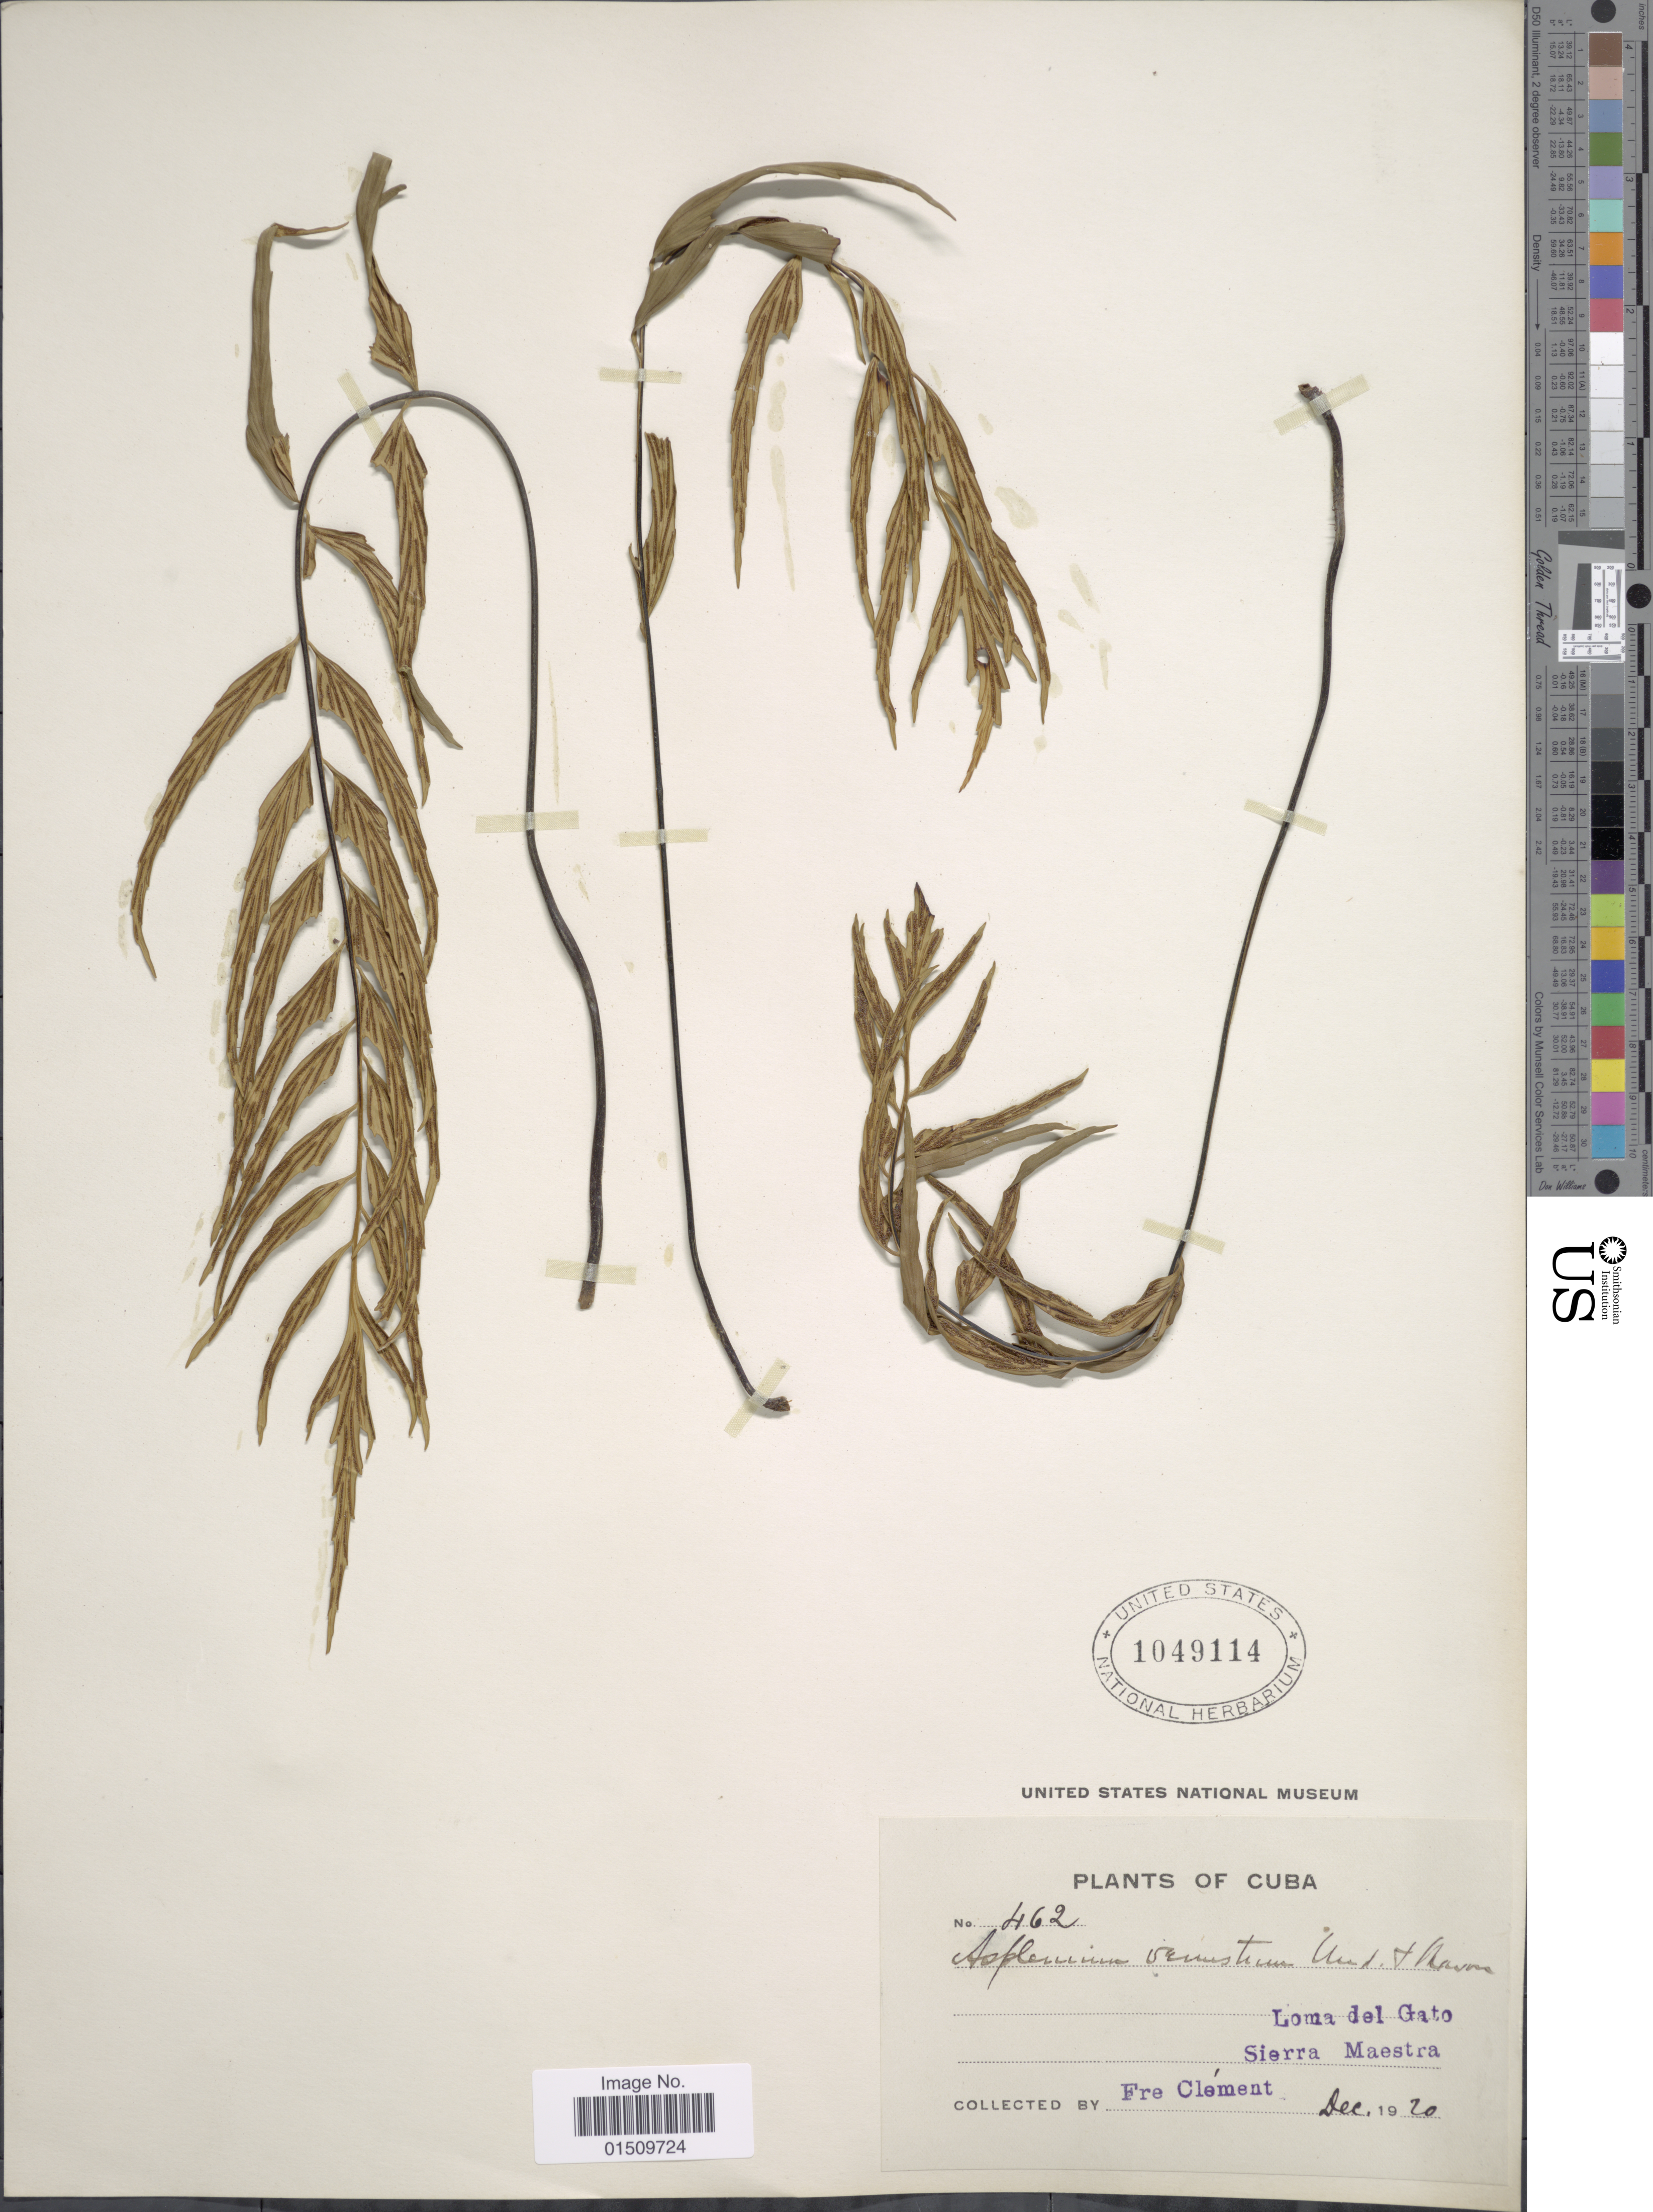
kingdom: Plantae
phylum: Tracheophyta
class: Polypodiopsida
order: Polypodiales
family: Aspleniaceae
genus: Asplenium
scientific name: Asplenium venustum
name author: Underw. & Maxon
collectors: B. Clement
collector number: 462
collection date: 1920-12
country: Cuba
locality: Cuba, Loma del Gato, Sierra Maestra.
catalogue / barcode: US 1049114